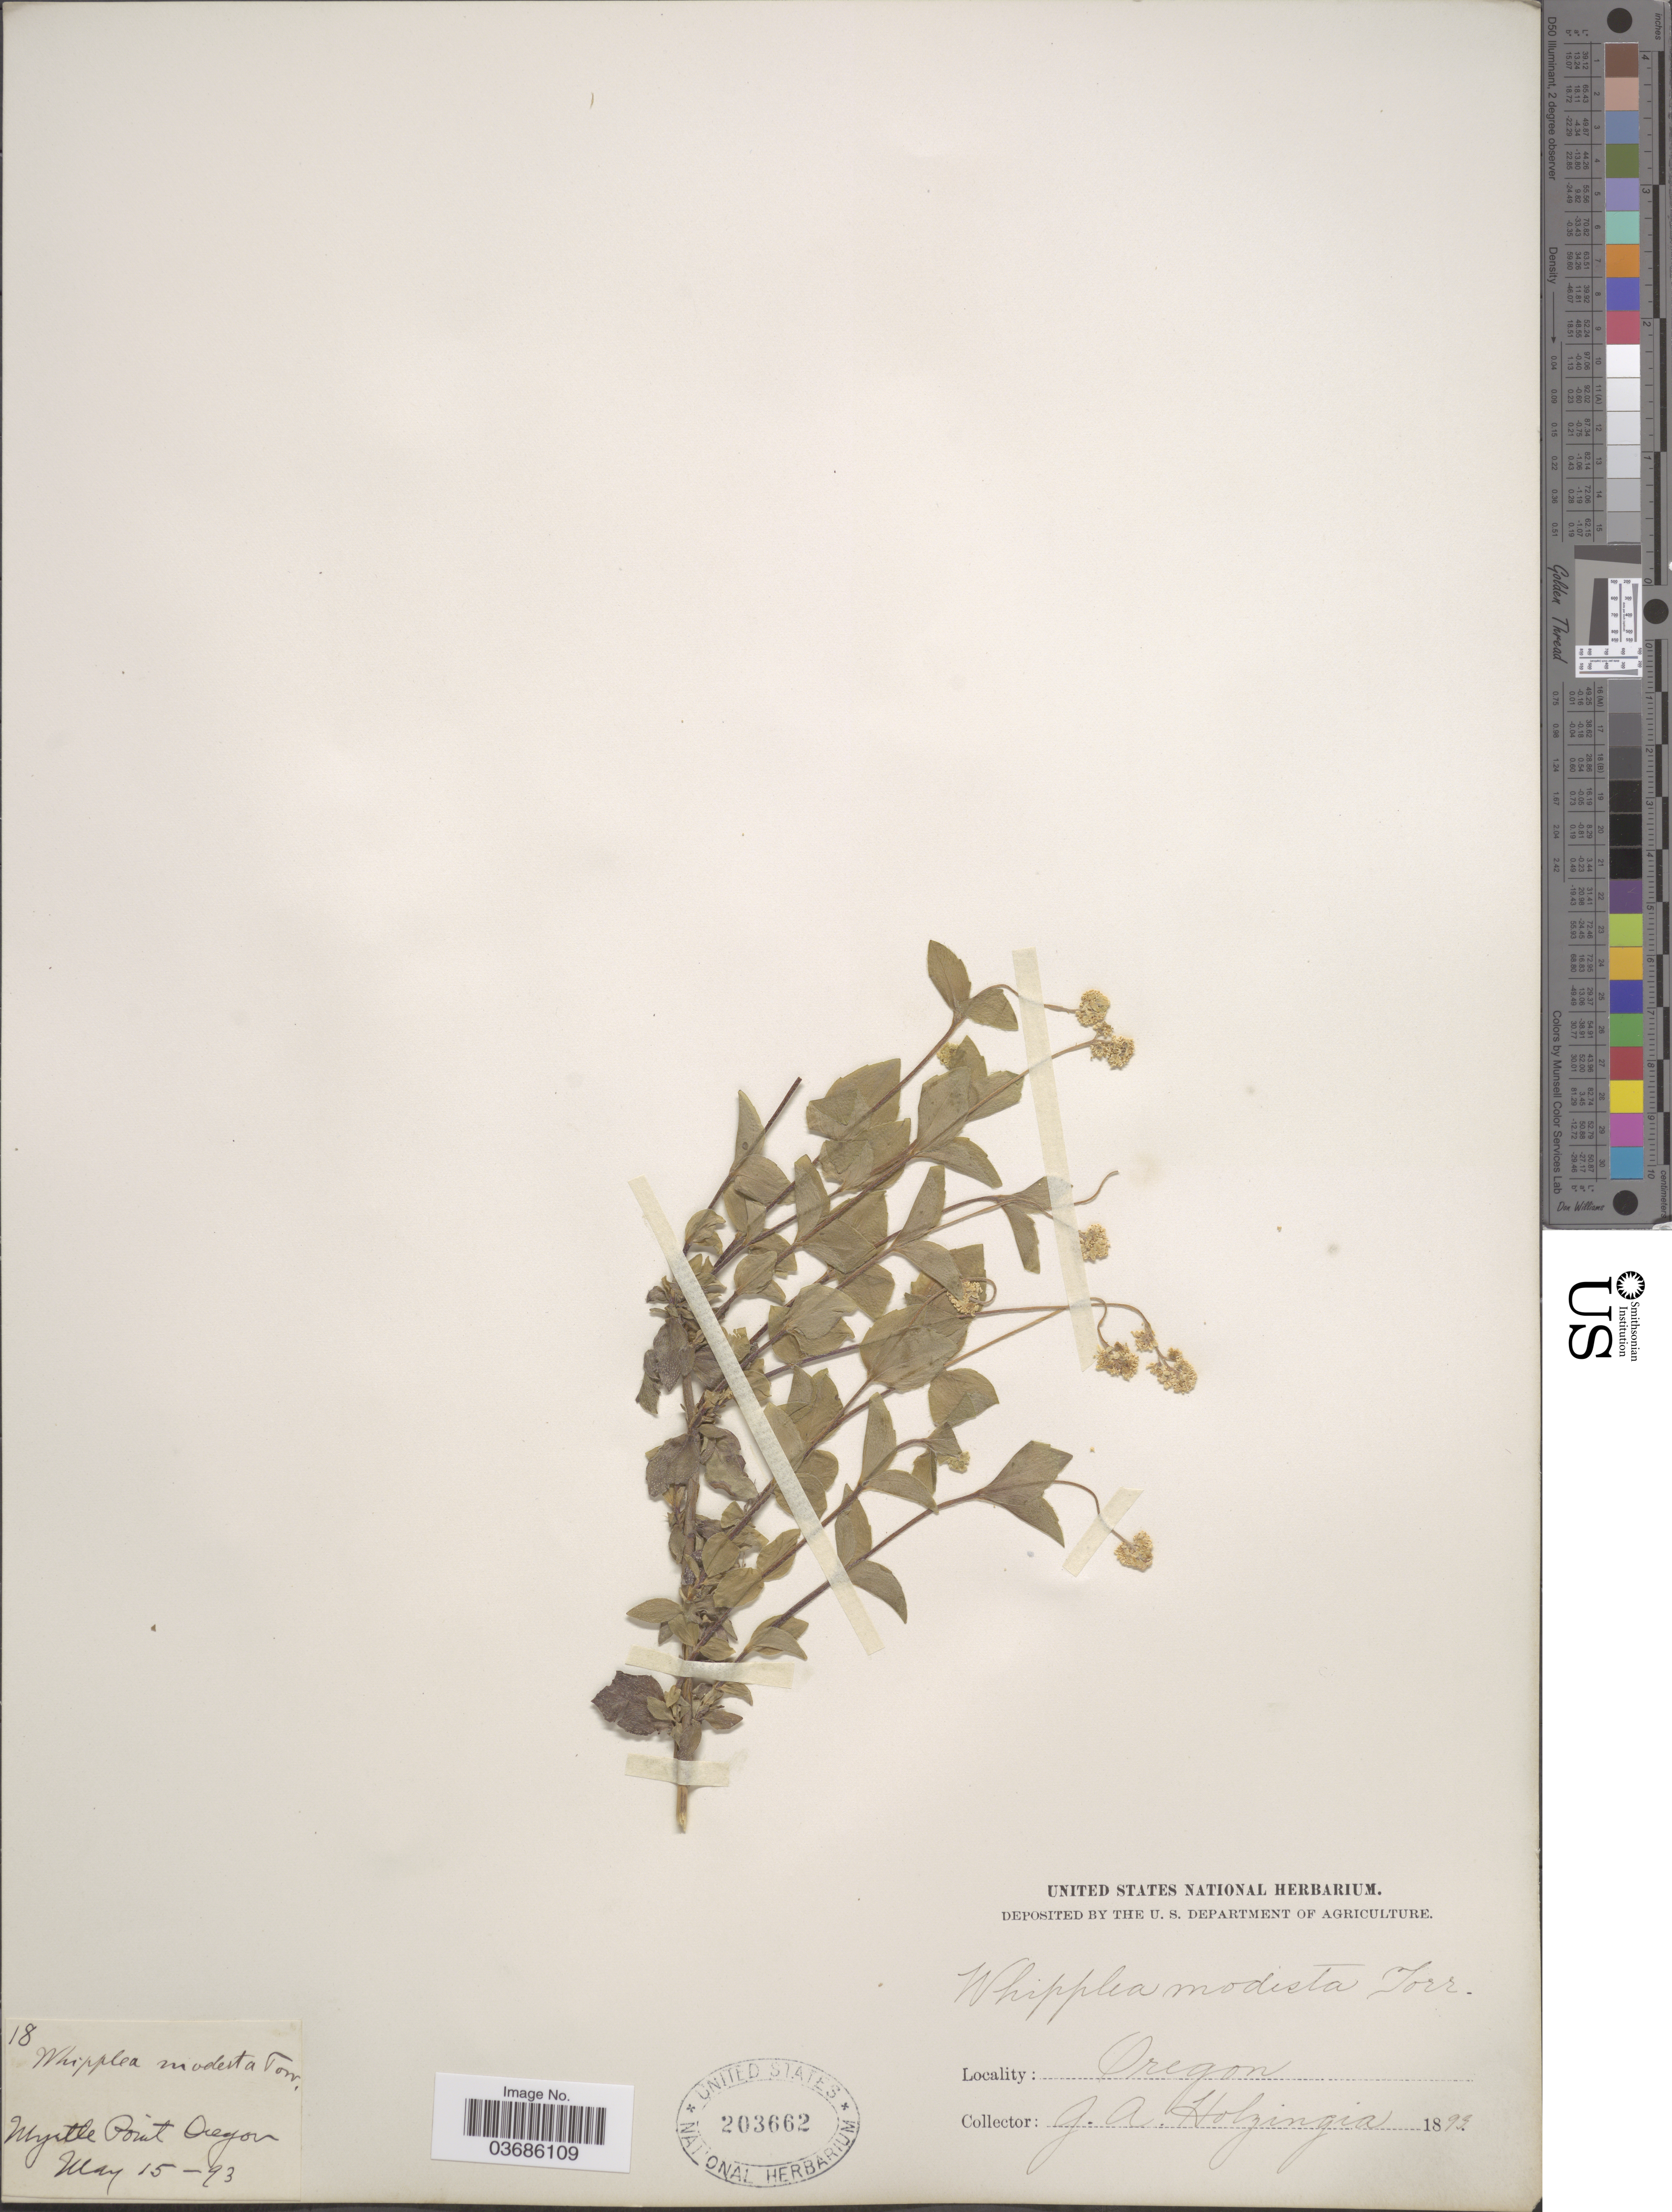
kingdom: Plantae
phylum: Tracheophyta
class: Magnoliopsida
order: Cornales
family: Hydrangeaceae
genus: Whipplea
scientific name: Whipplea modesta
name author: Torr.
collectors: G. A. Holzinger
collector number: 18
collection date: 1893-05-15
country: United States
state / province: Oregon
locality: Myrtle Point.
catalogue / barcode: US 203662